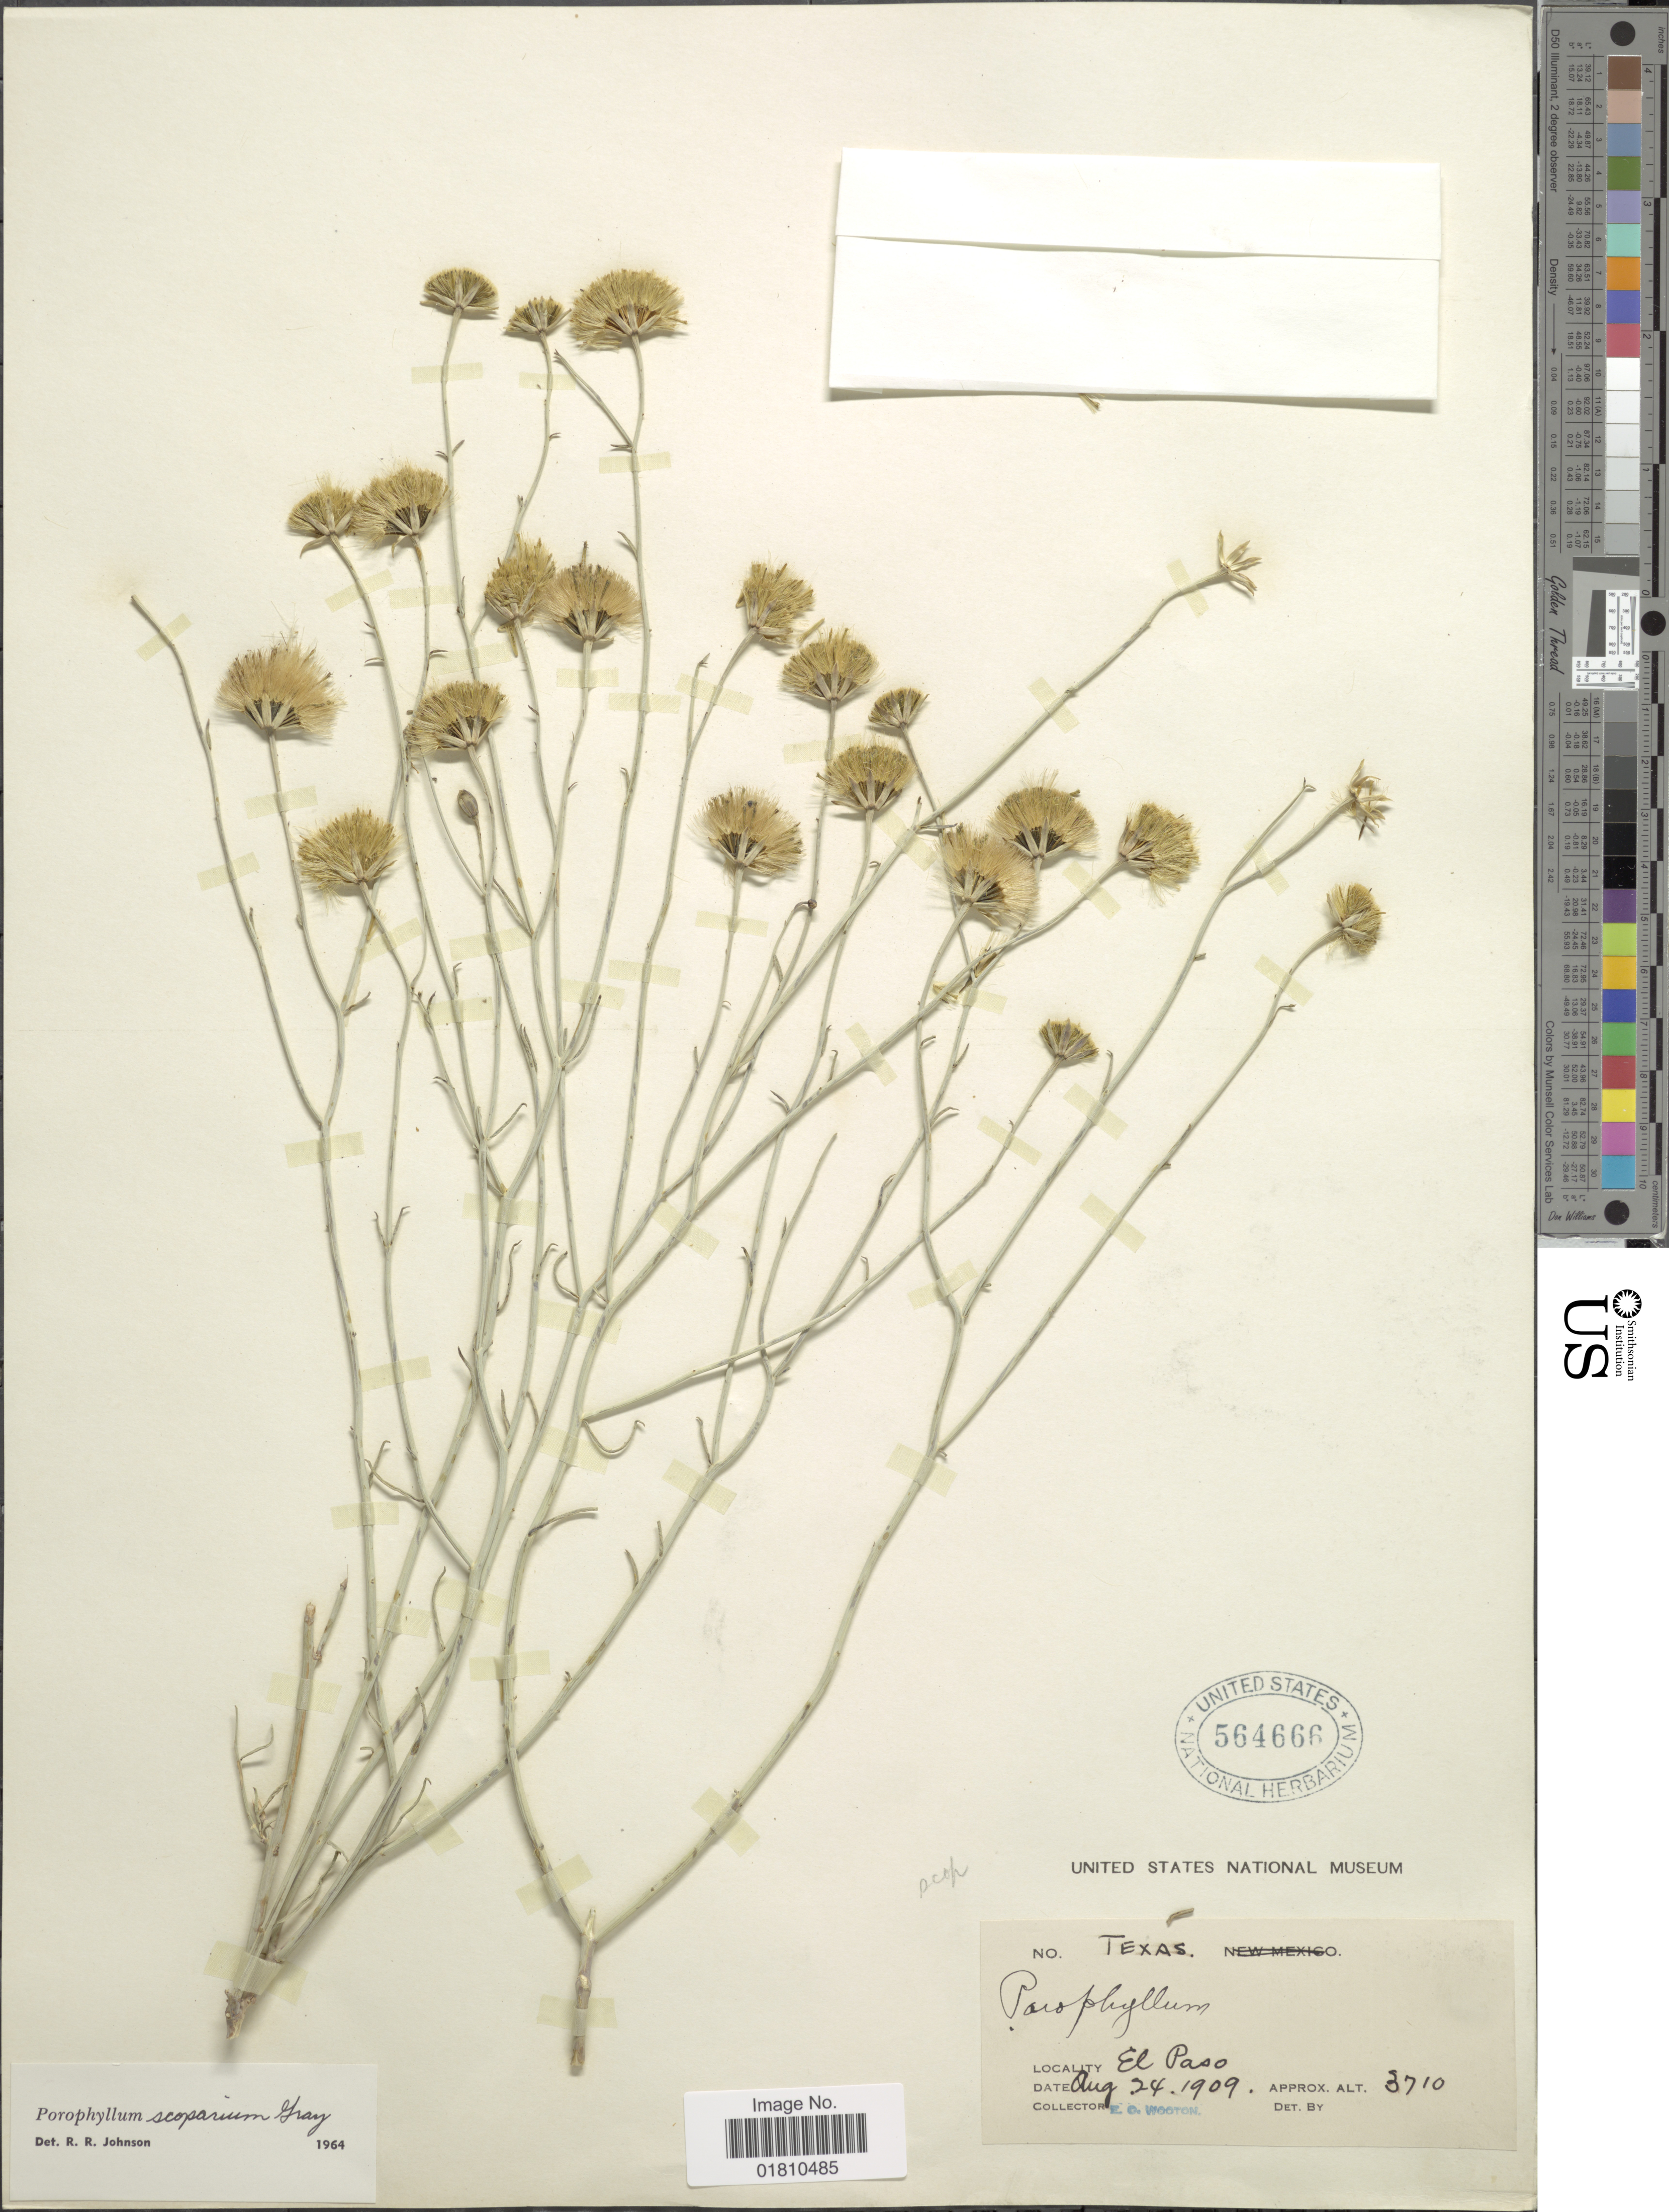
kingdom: Plantae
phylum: Tracheophyta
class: Magnoliopsida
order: Asterales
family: Asteraceae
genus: Porophyllum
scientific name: Porophyllum scoparium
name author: A. Gray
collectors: E. O. Wooton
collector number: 3710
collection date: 1909-08-24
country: United States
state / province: Texas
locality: El Paso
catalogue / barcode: US 564666